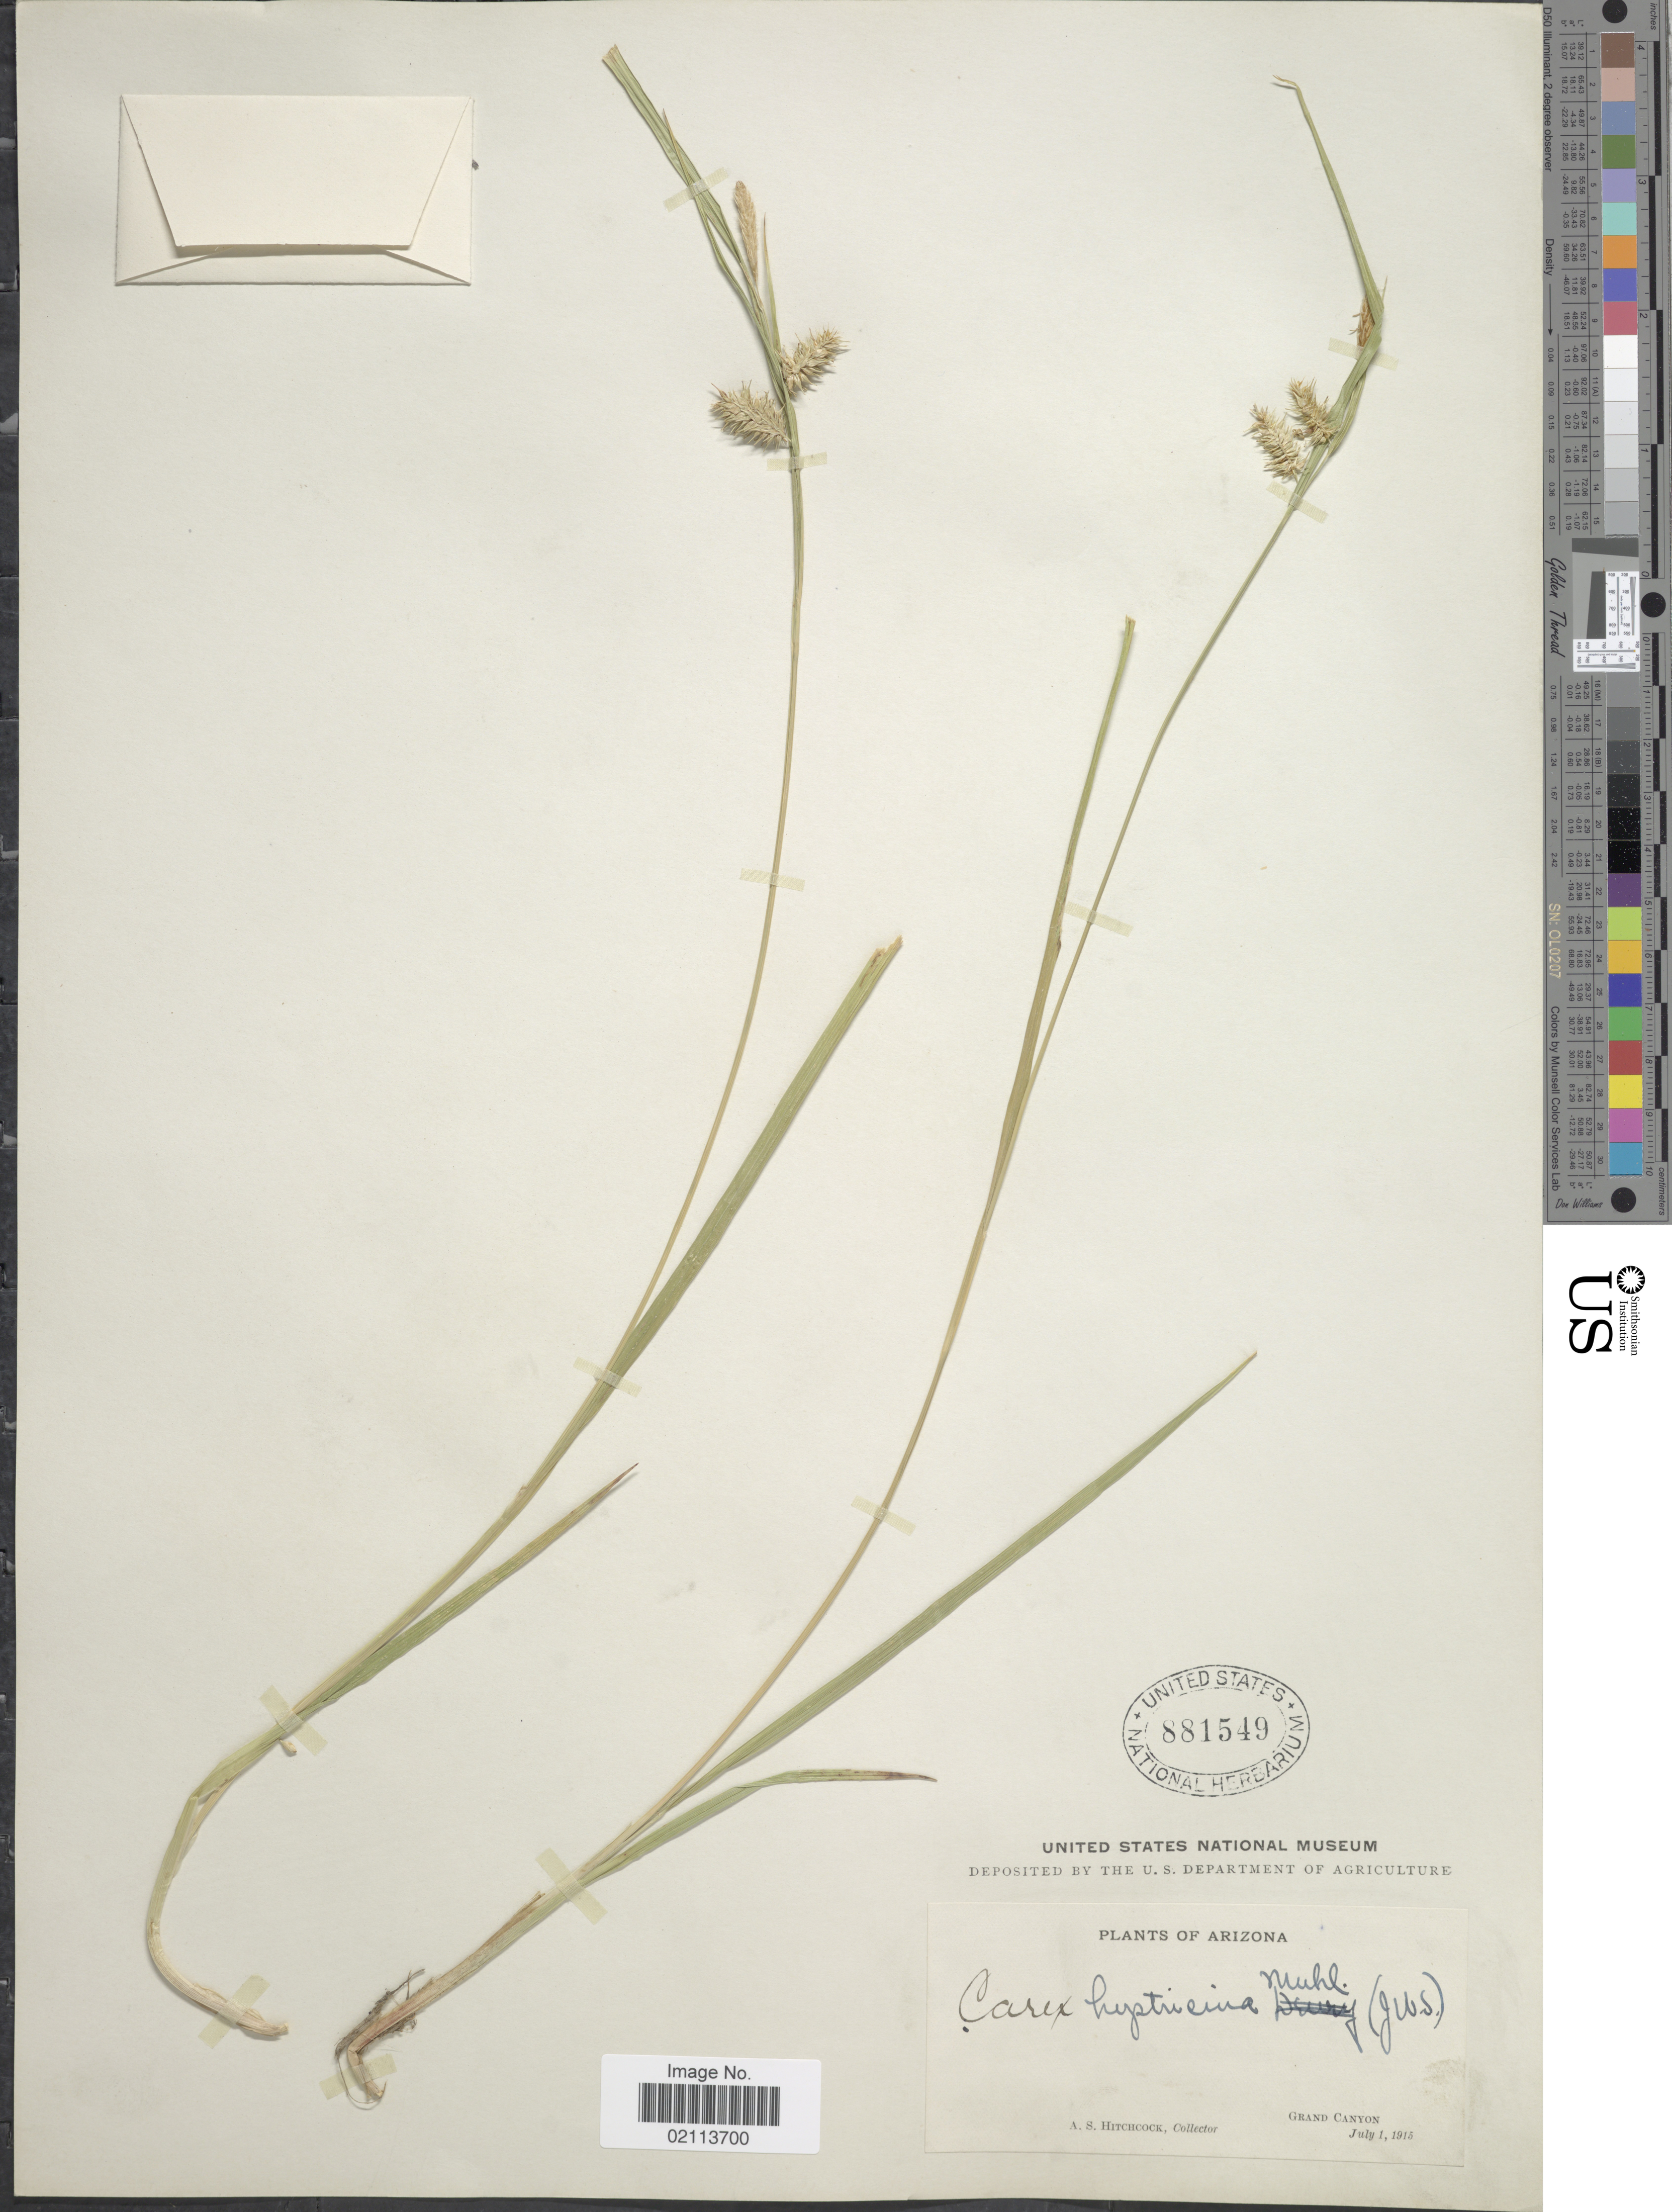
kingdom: Plantae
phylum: Tracheophyta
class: Liliopsida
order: Poales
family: Cyperaceae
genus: Carex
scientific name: Carex hystericina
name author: Muhl. ex Willd.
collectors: A. S. Hitchcock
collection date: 1915-07-01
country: United States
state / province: Arizona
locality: Grand Canyon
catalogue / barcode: US 881549